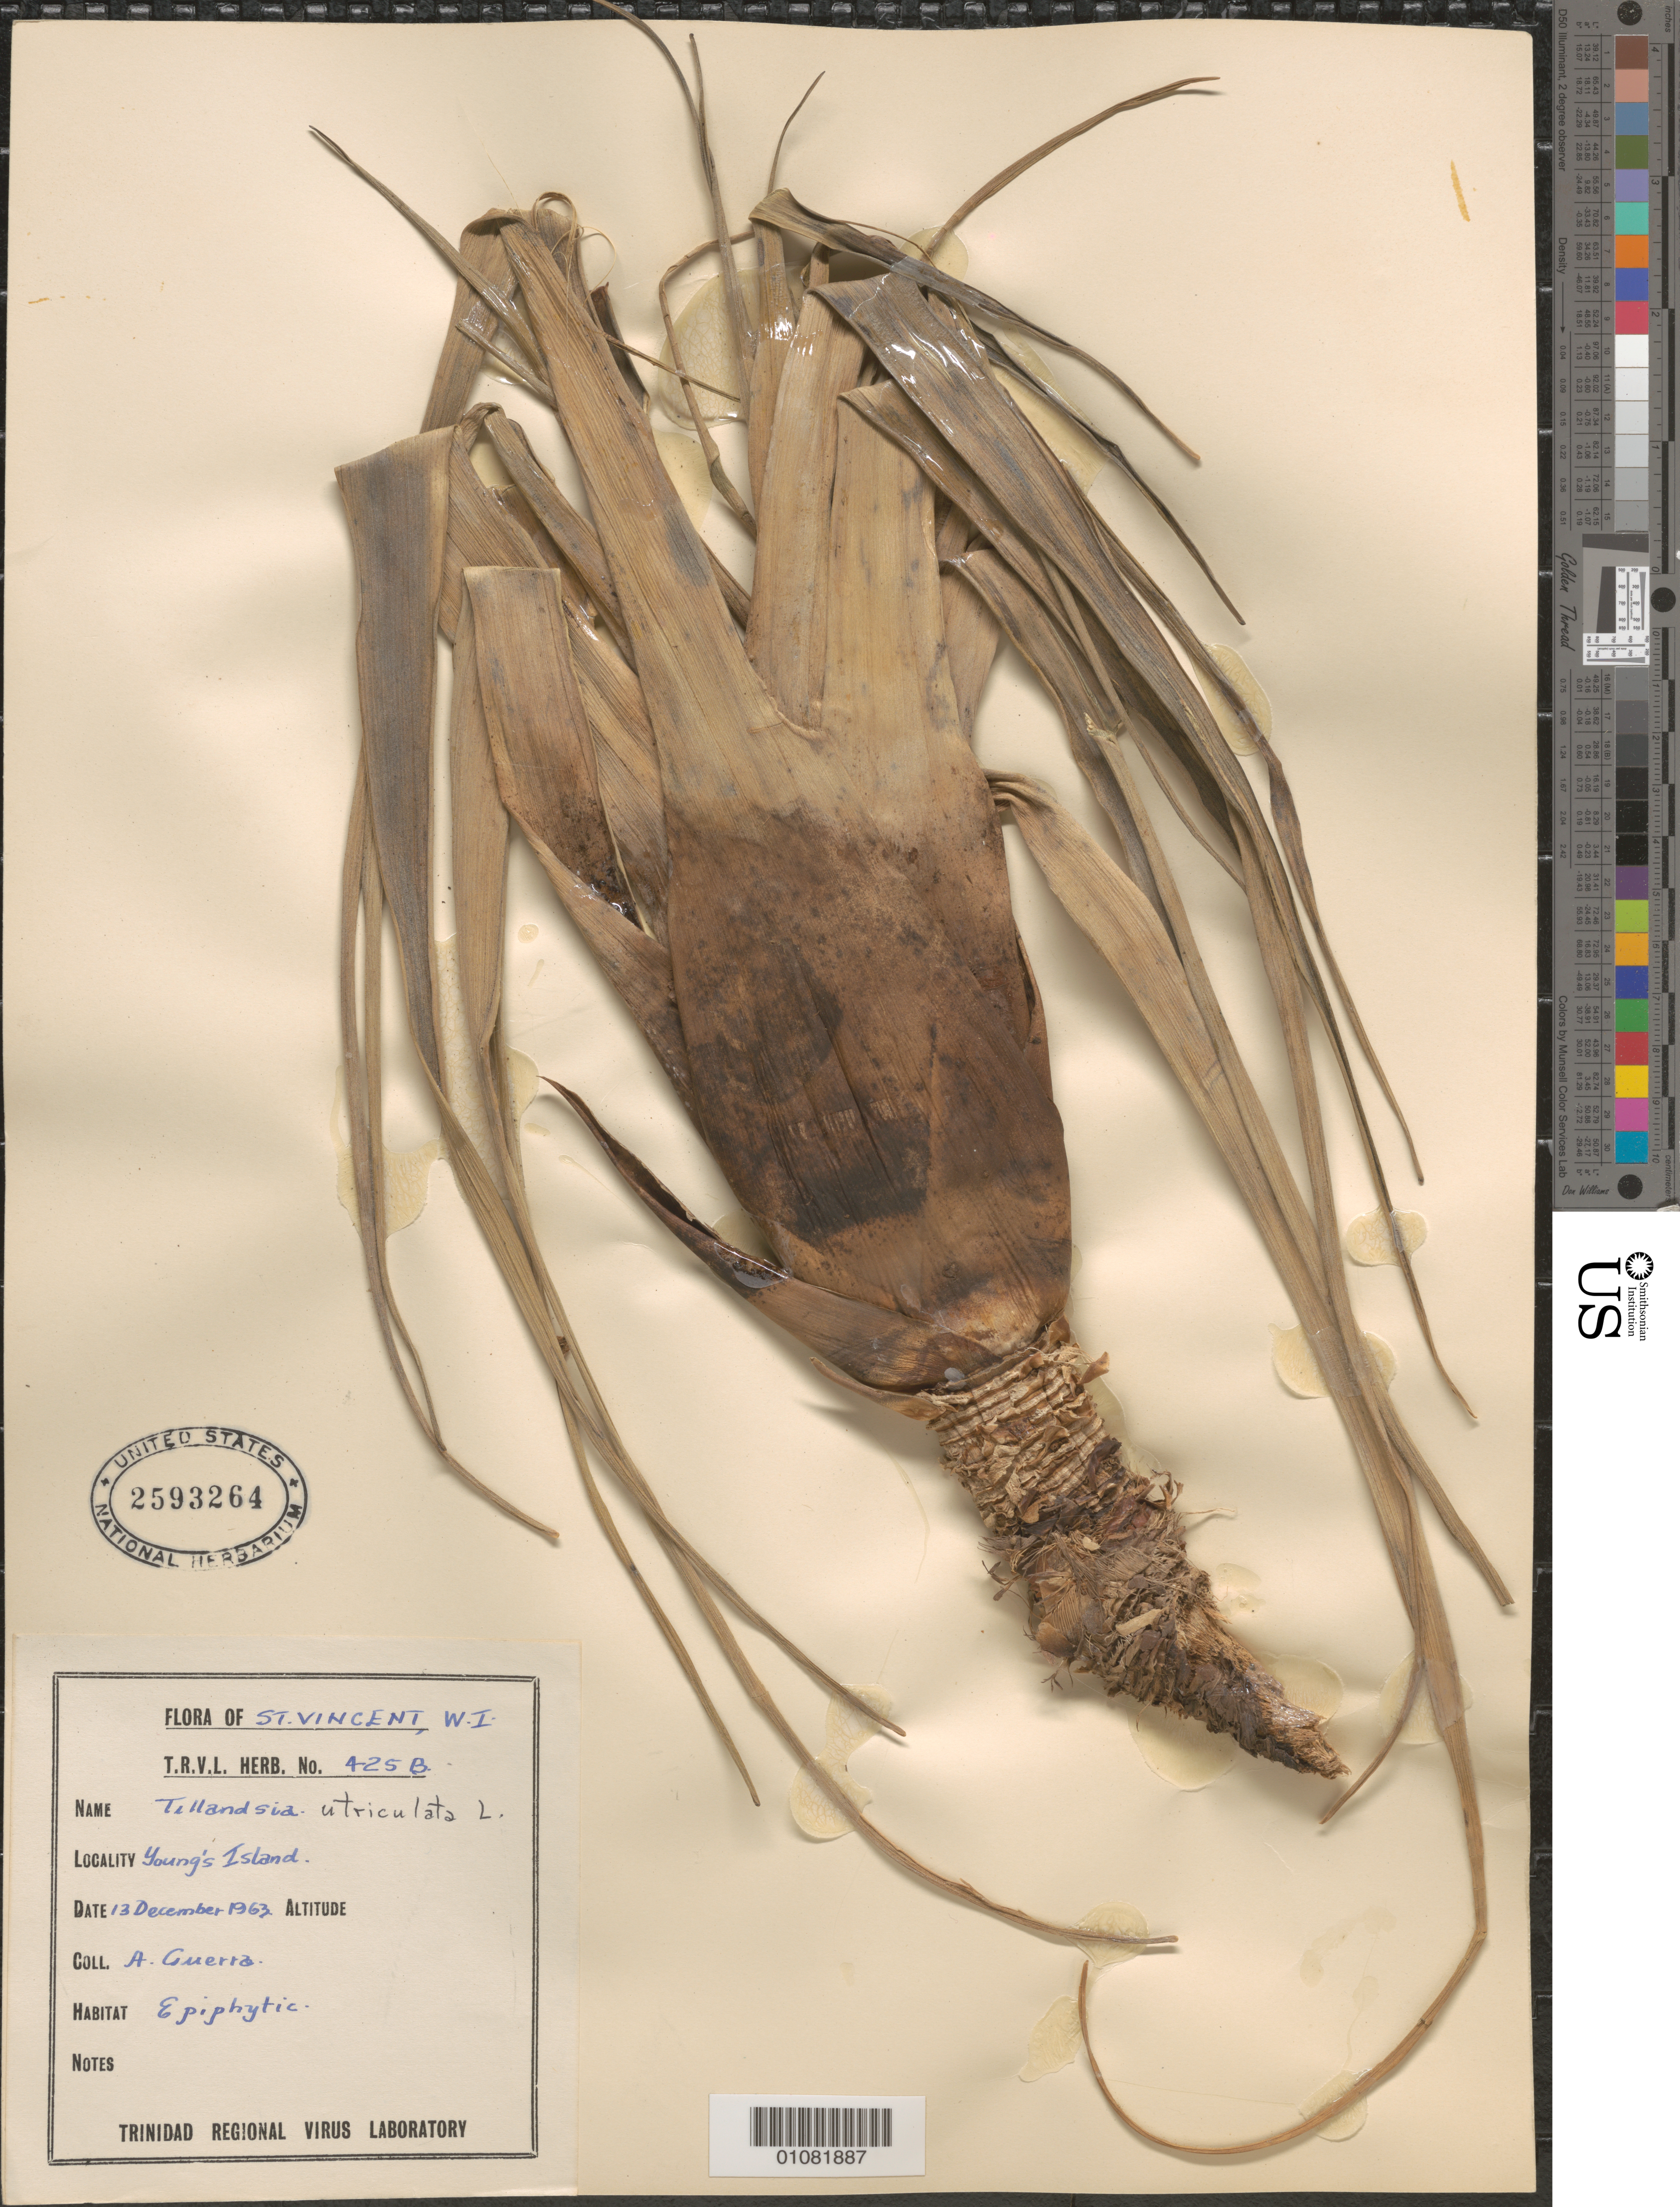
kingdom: Plantae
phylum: Tracheophyta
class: Liliopsida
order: Poales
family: Bromeliaceae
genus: Tillandsia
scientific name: Tillandsia utriculata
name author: L.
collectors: A. Guerra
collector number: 425B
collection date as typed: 13 Dec 1963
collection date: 1963-12-13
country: St. Vincent - Grenadines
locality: Young's Island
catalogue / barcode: US 2593264